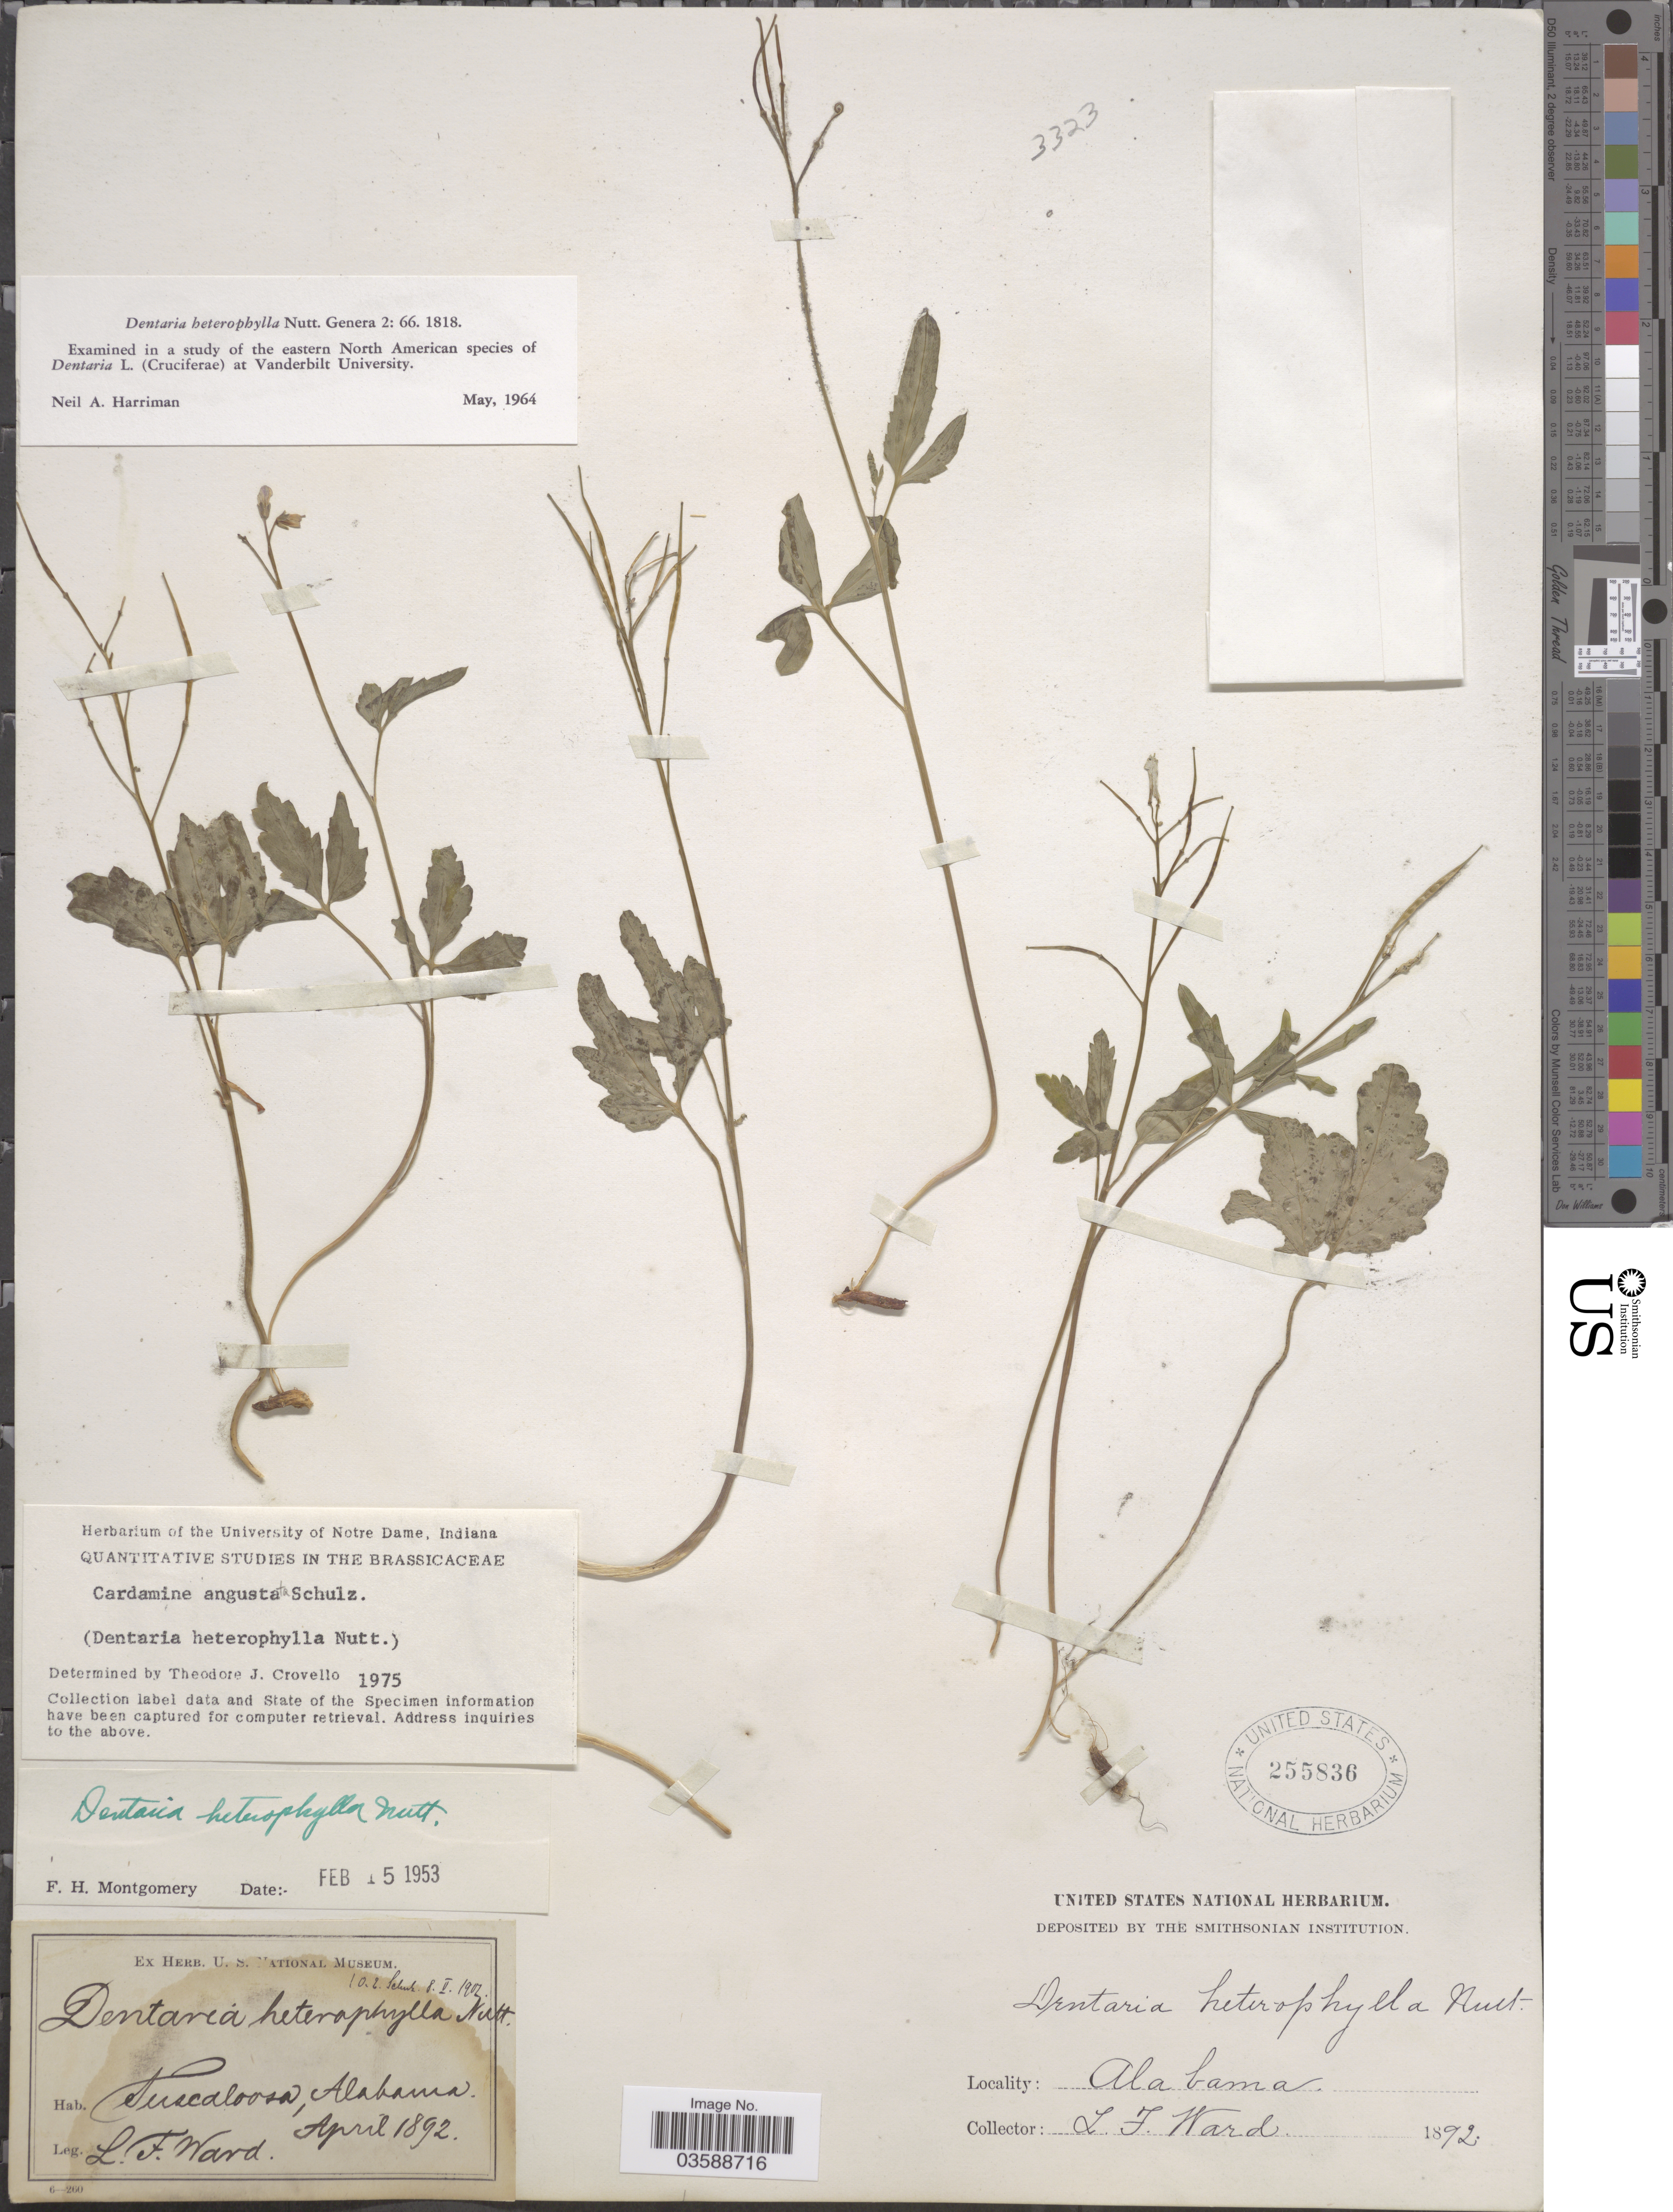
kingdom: Plantae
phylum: Tracheophyta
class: Magnoliopsida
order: Brassicales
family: Brassicaceae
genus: Cardamine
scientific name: Cardamine angustata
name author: O.E. Schulz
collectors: L. Ward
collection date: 1892-04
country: United States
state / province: Alabama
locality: Tuscaloosa.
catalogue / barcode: US 255836